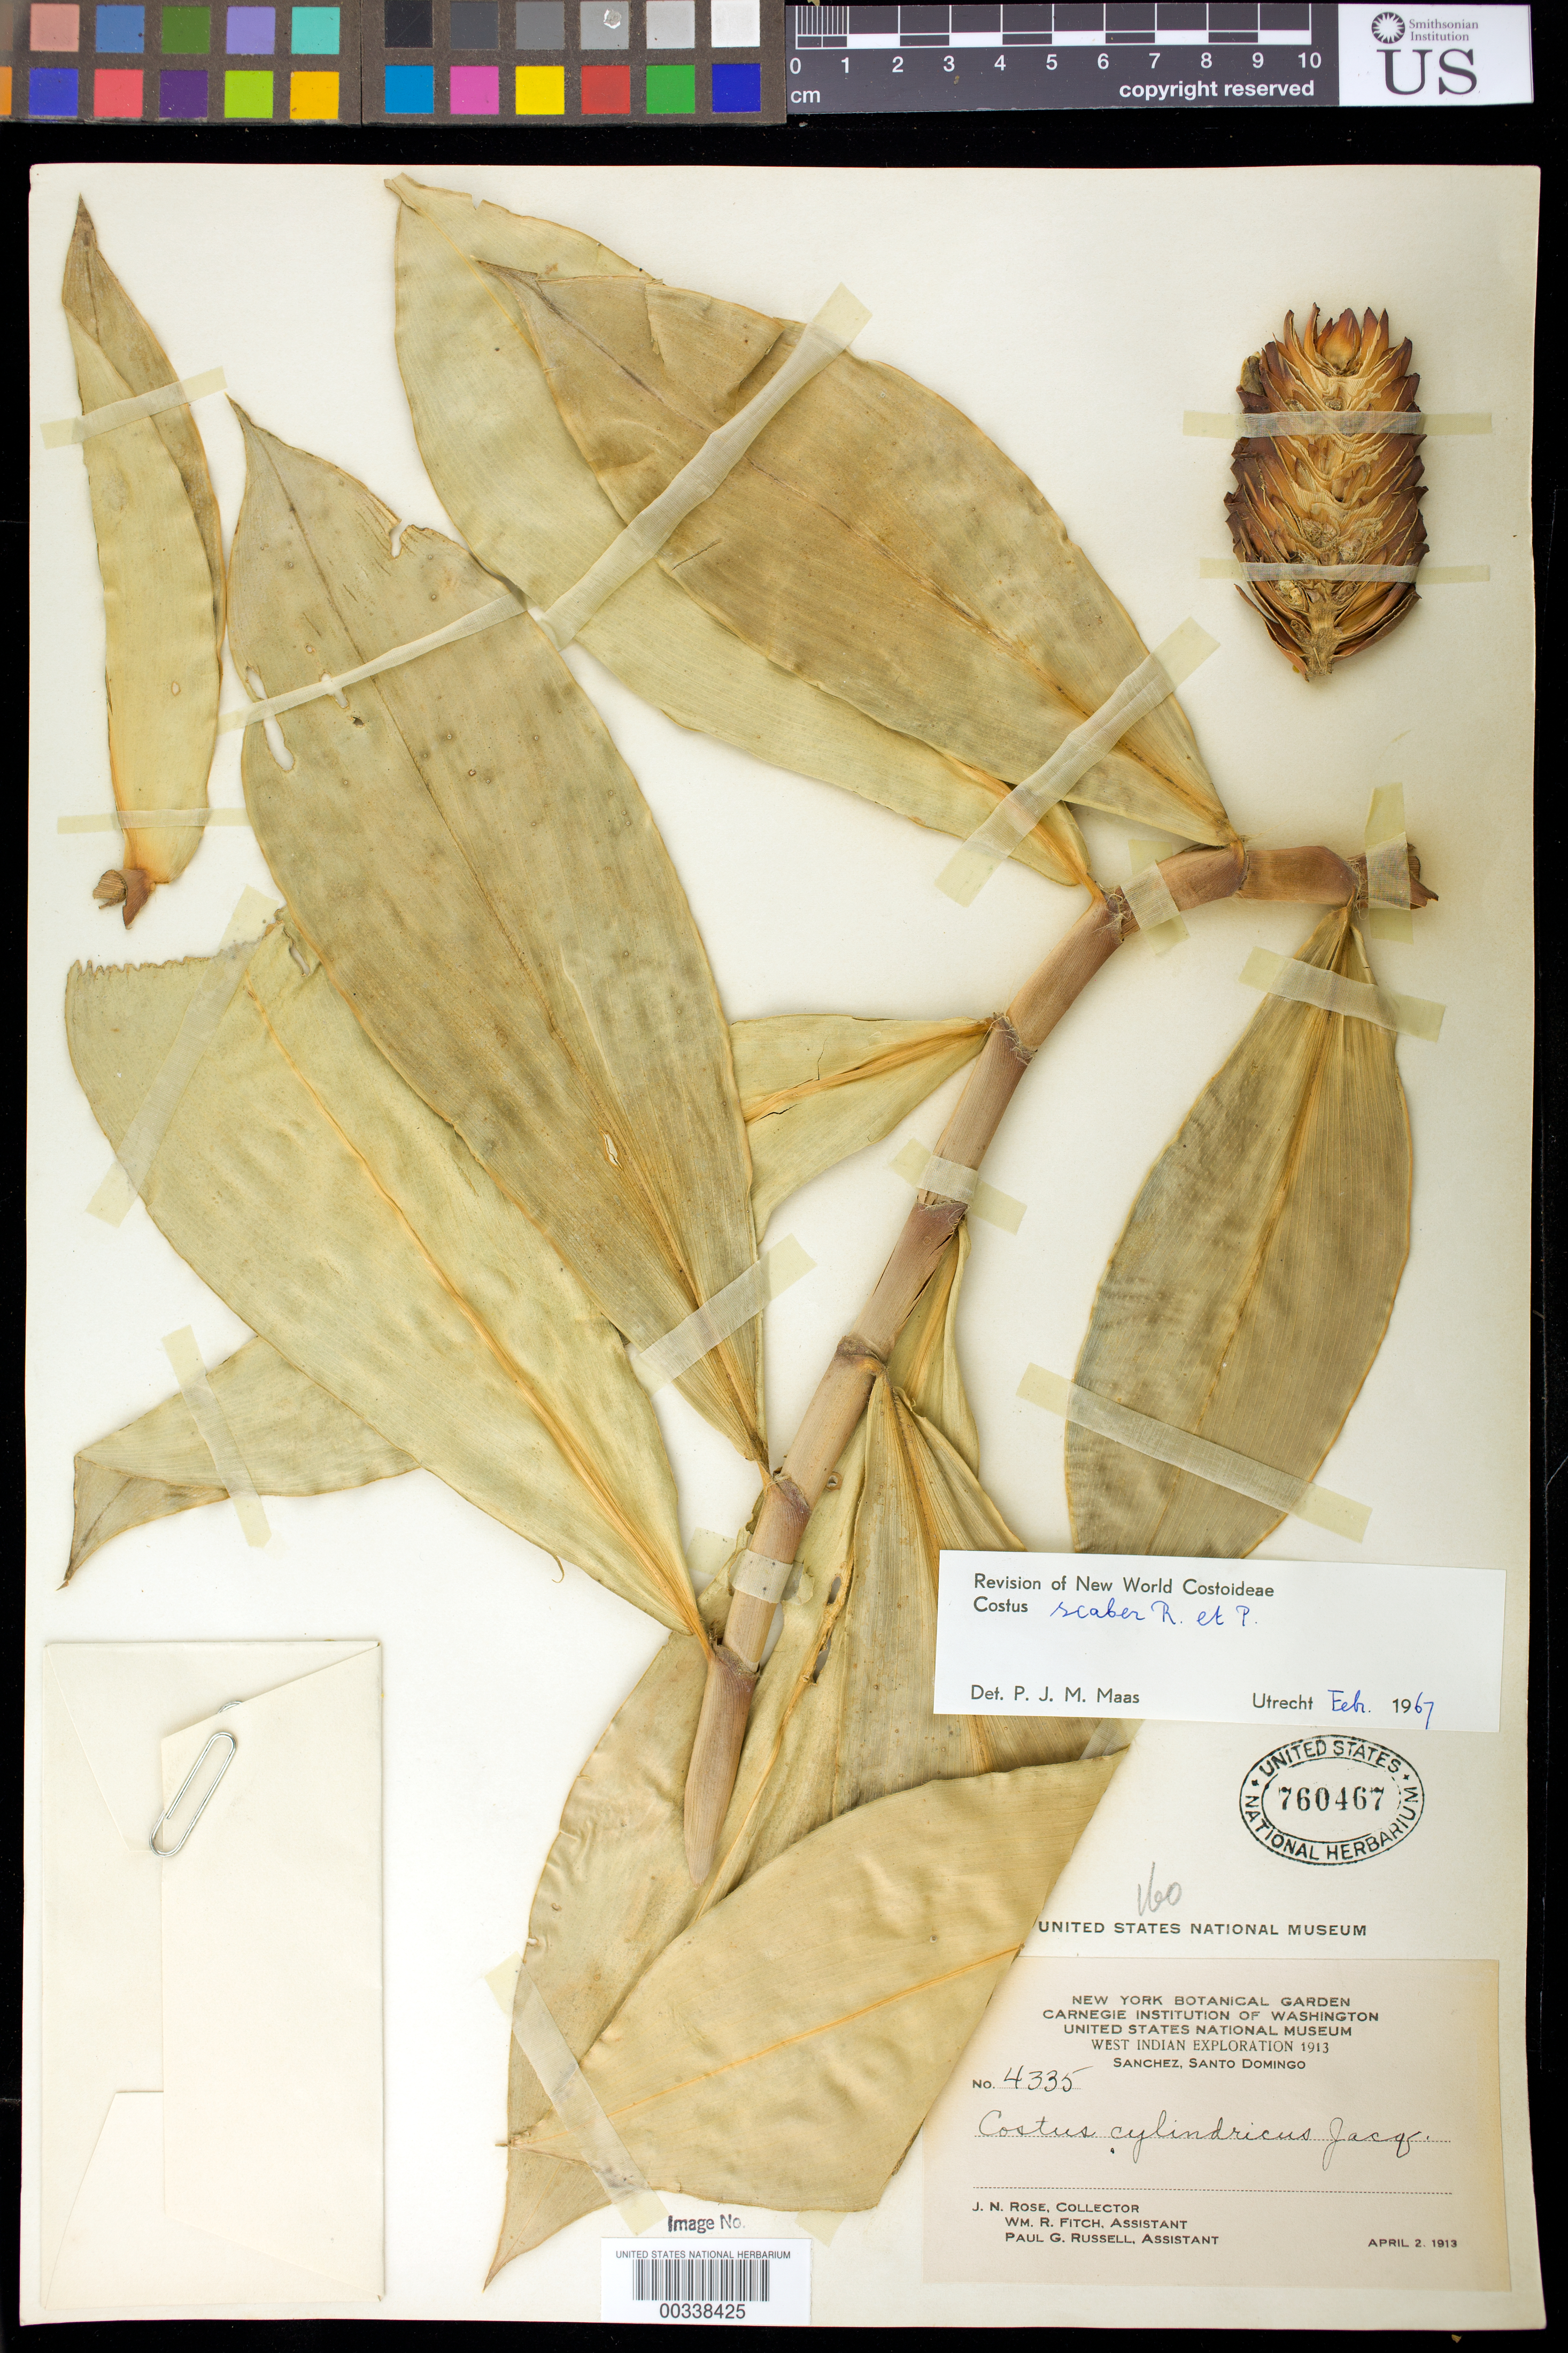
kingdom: Plantae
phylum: Tracheophyta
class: Liliopsida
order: Zingiberales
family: Costaceae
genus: Costus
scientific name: Costus scaber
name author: Ruiz & Pav.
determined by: Maas, Paul J. M.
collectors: J. N. Rose, W. R. Fitch & P. G. Russell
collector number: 4335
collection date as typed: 02 Apr 1913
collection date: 1913-04-02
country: Dominican Republic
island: Hispaniola Island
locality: Sanchez, santo domingo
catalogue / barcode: US 760467